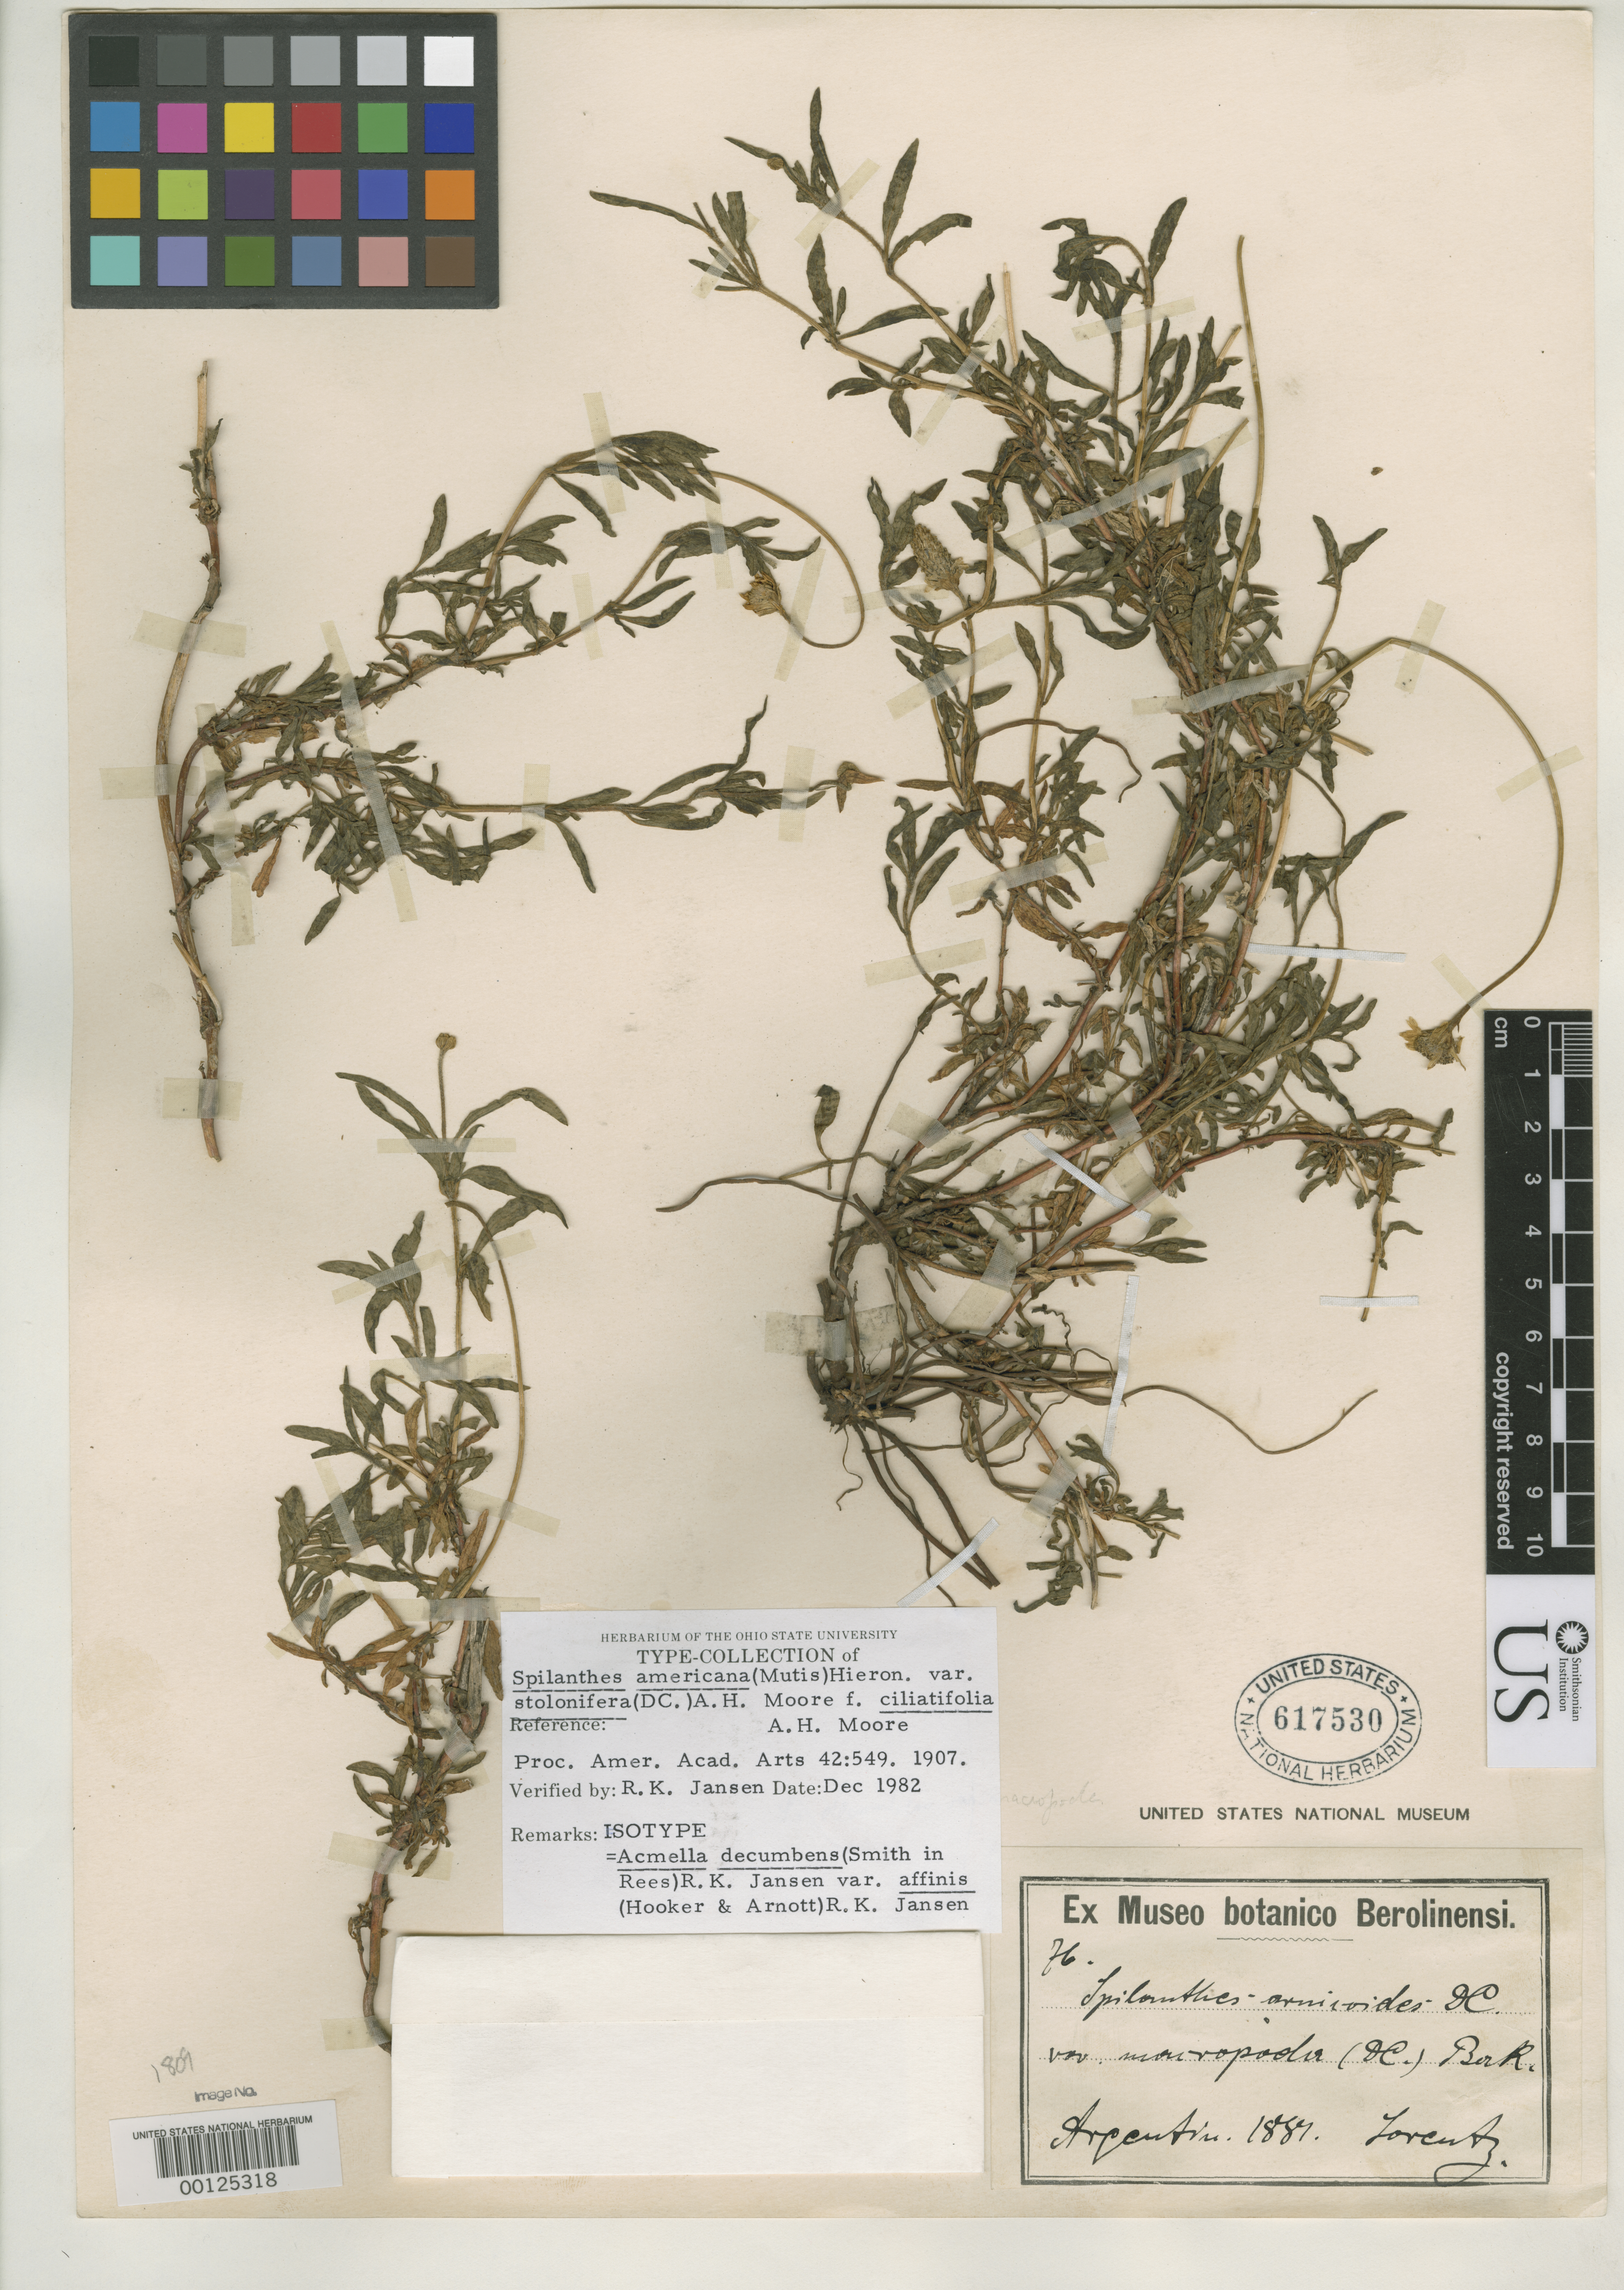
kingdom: Plantae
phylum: Tracheophyta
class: Magnoliopsida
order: Asterales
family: Asteraceae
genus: Spilanthes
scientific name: Spilanthes americana f. ciliatifolia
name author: A.H. Moore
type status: Isotype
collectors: P. G. Lorentz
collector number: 76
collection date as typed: Aug 1887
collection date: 1887-08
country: Argentina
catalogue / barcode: US 617530